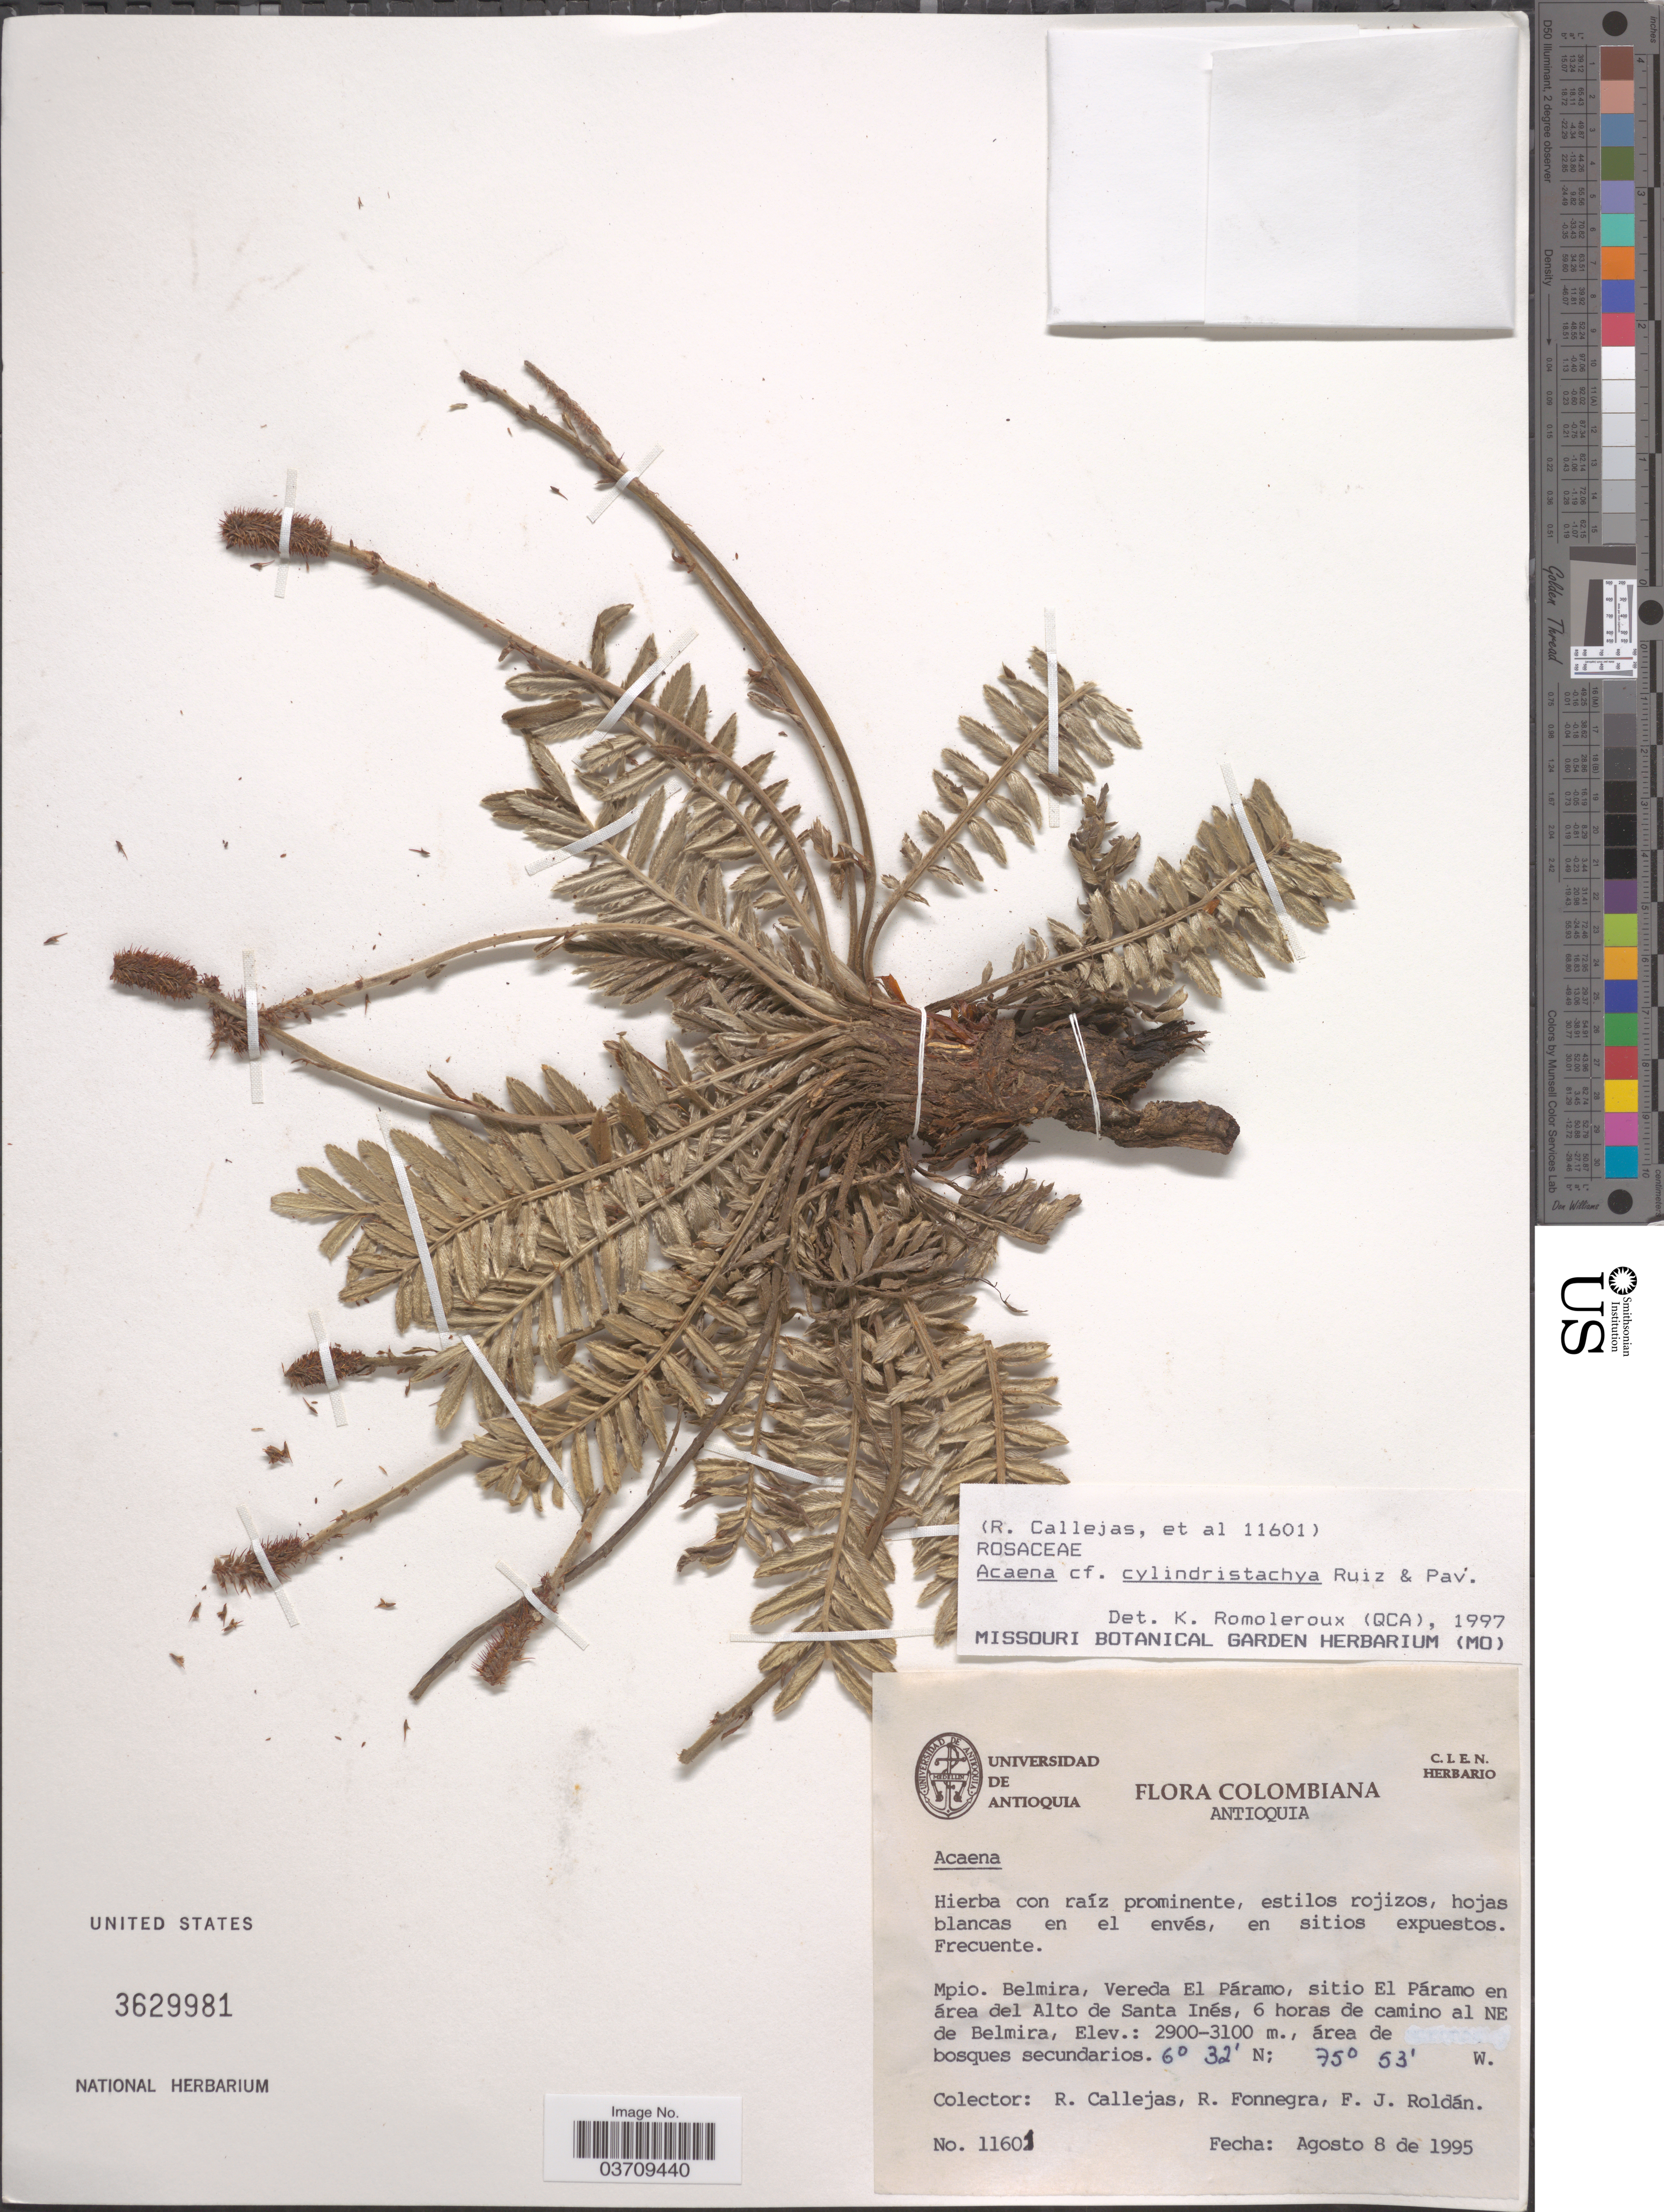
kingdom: Plantae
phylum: Tracheophyta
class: Magnoliopsida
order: Rosales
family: Rosaceae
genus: Acaena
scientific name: Acaena cylindristachya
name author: Ruiz & Pav.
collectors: R. Callejas, R. Fonnegra & F. J. Roldán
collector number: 11601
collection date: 1995-08-08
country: Colombia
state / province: Antioquia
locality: Mpio. Belmira, Vereda El Páramo, sitio El Páramo en área del Alto de Santa Inés, 6 horas de camino al NE de Belmira.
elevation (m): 2900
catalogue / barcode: US 3629981